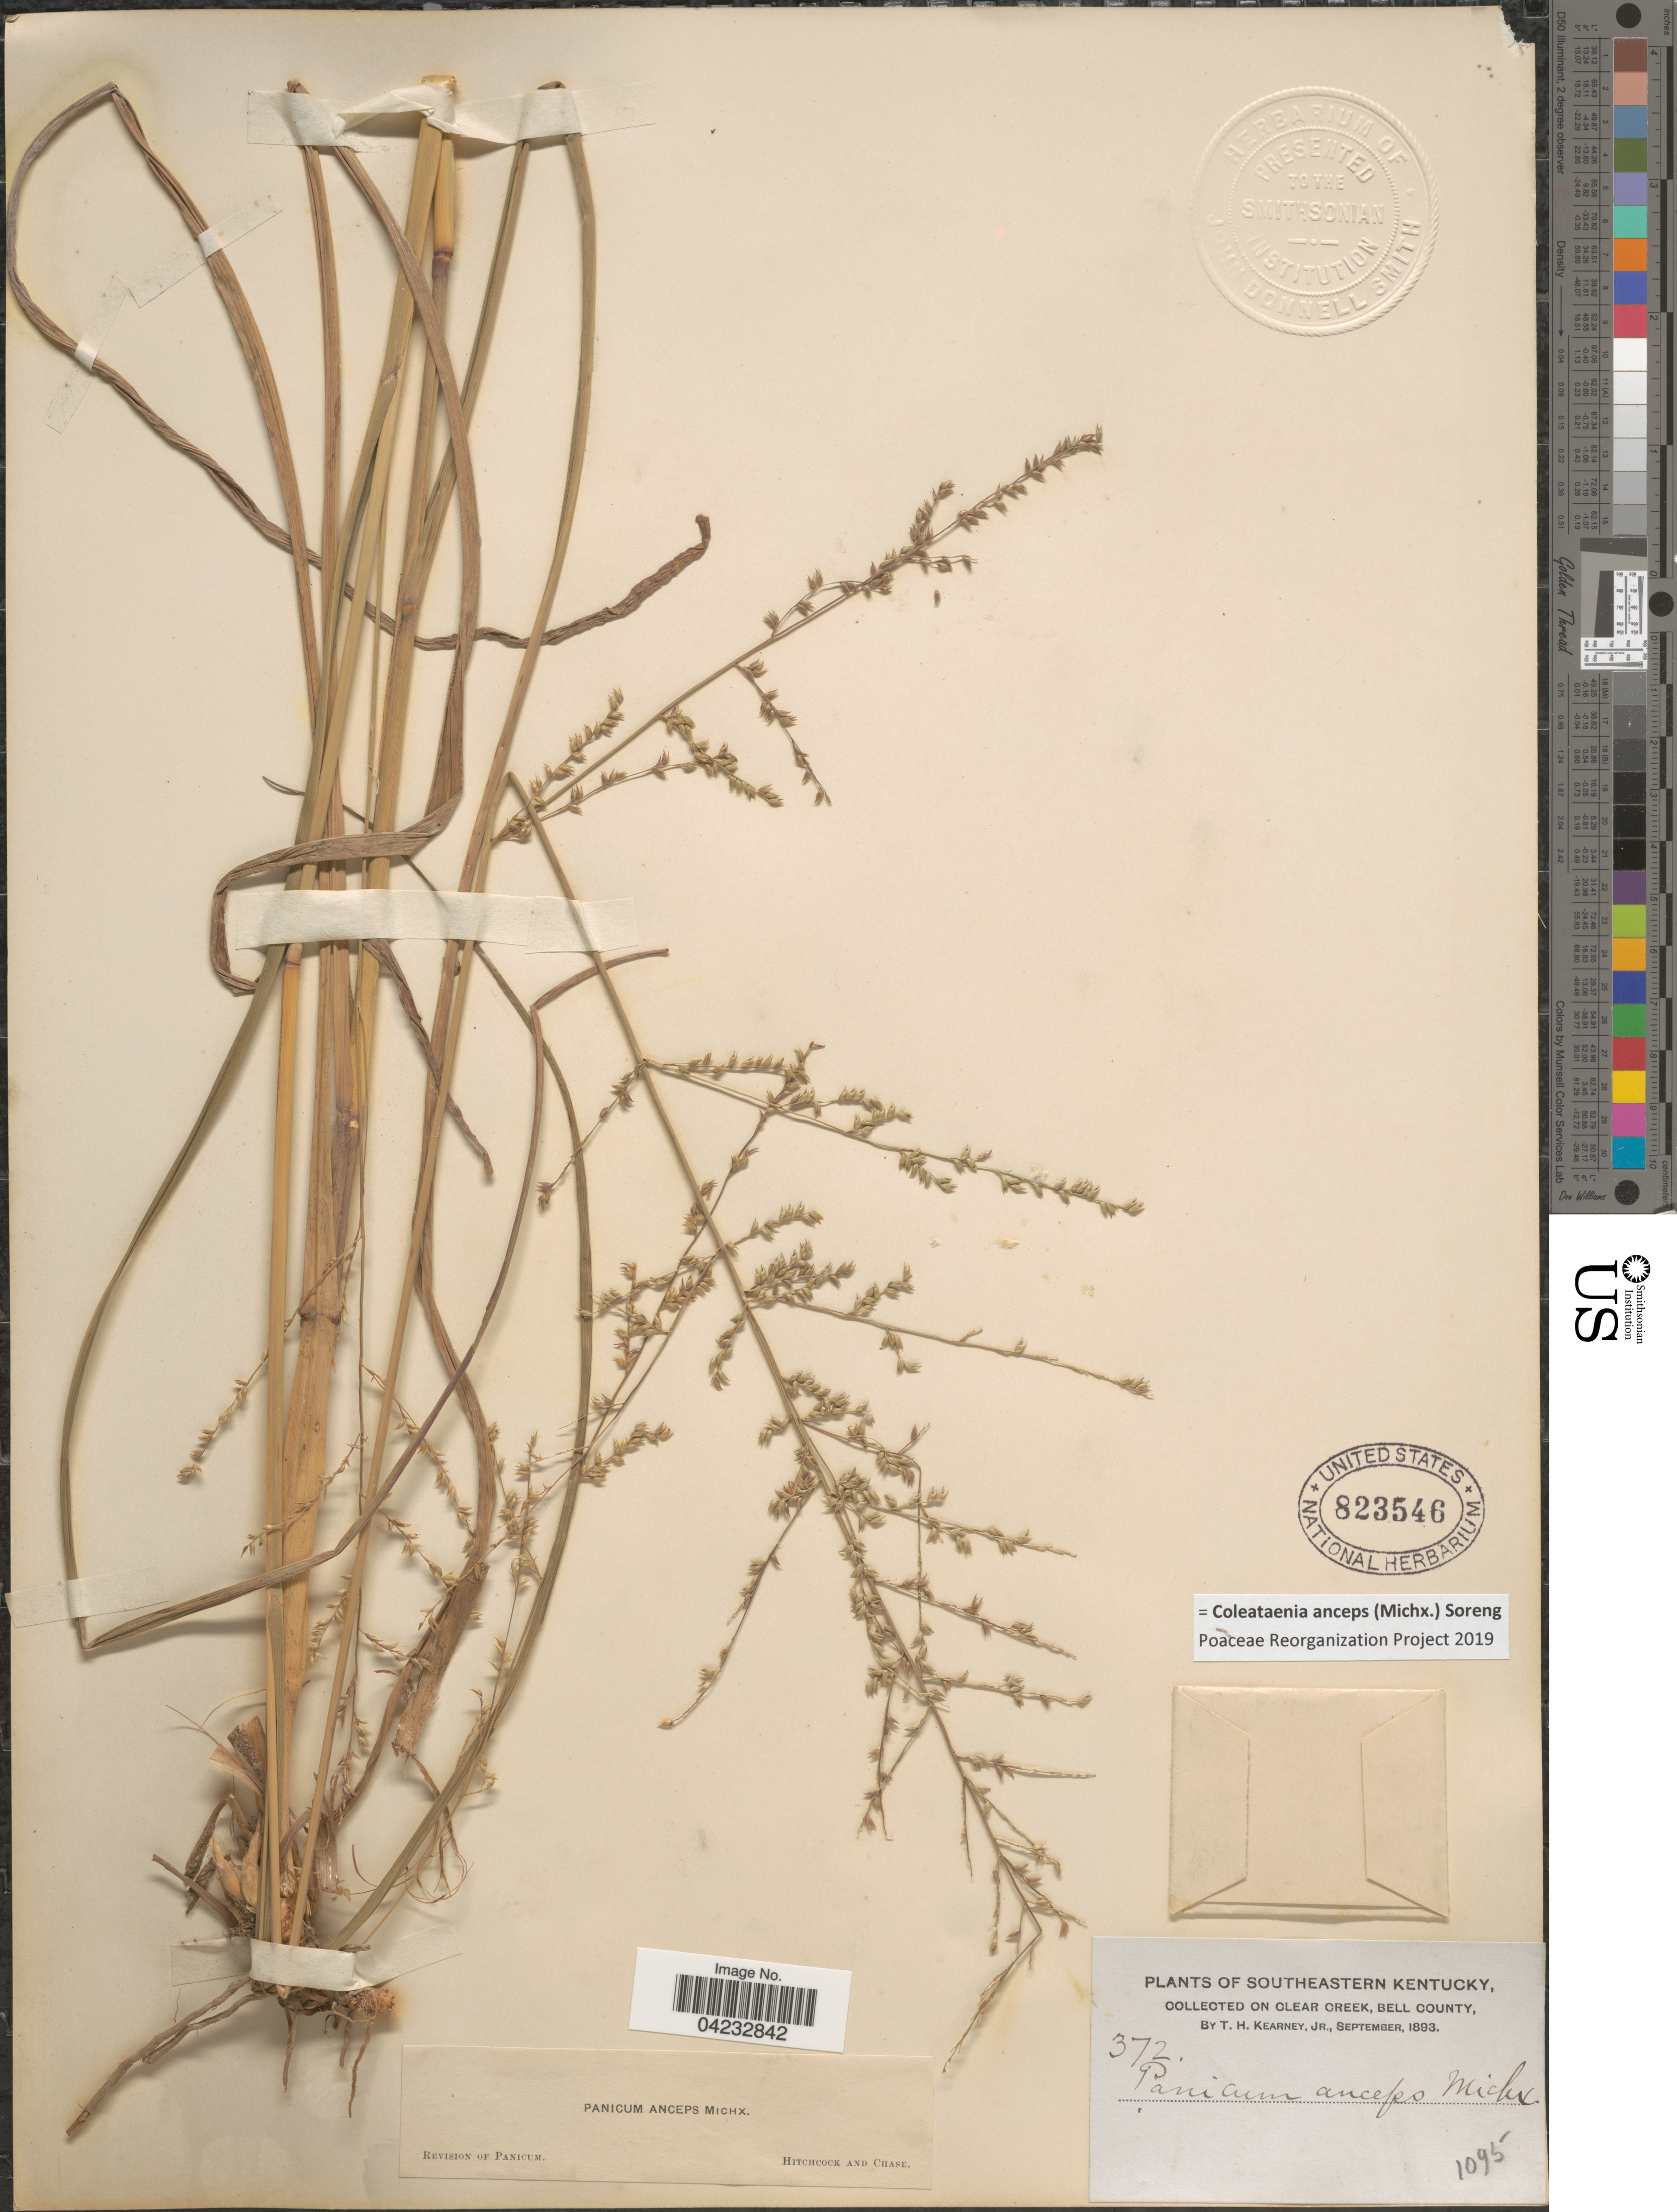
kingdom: Plantae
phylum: Tracheophyta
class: Liliopsida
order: Poales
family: Poaceae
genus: Coleataenia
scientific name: Coleataenia anceps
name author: (Michx.) Soreng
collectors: T. H. Kearney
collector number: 372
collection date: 1893-09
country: United States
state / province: Kentucky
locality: Southeastern Kentucky. On Clear Creek, Bell County.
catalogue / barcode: US 823546